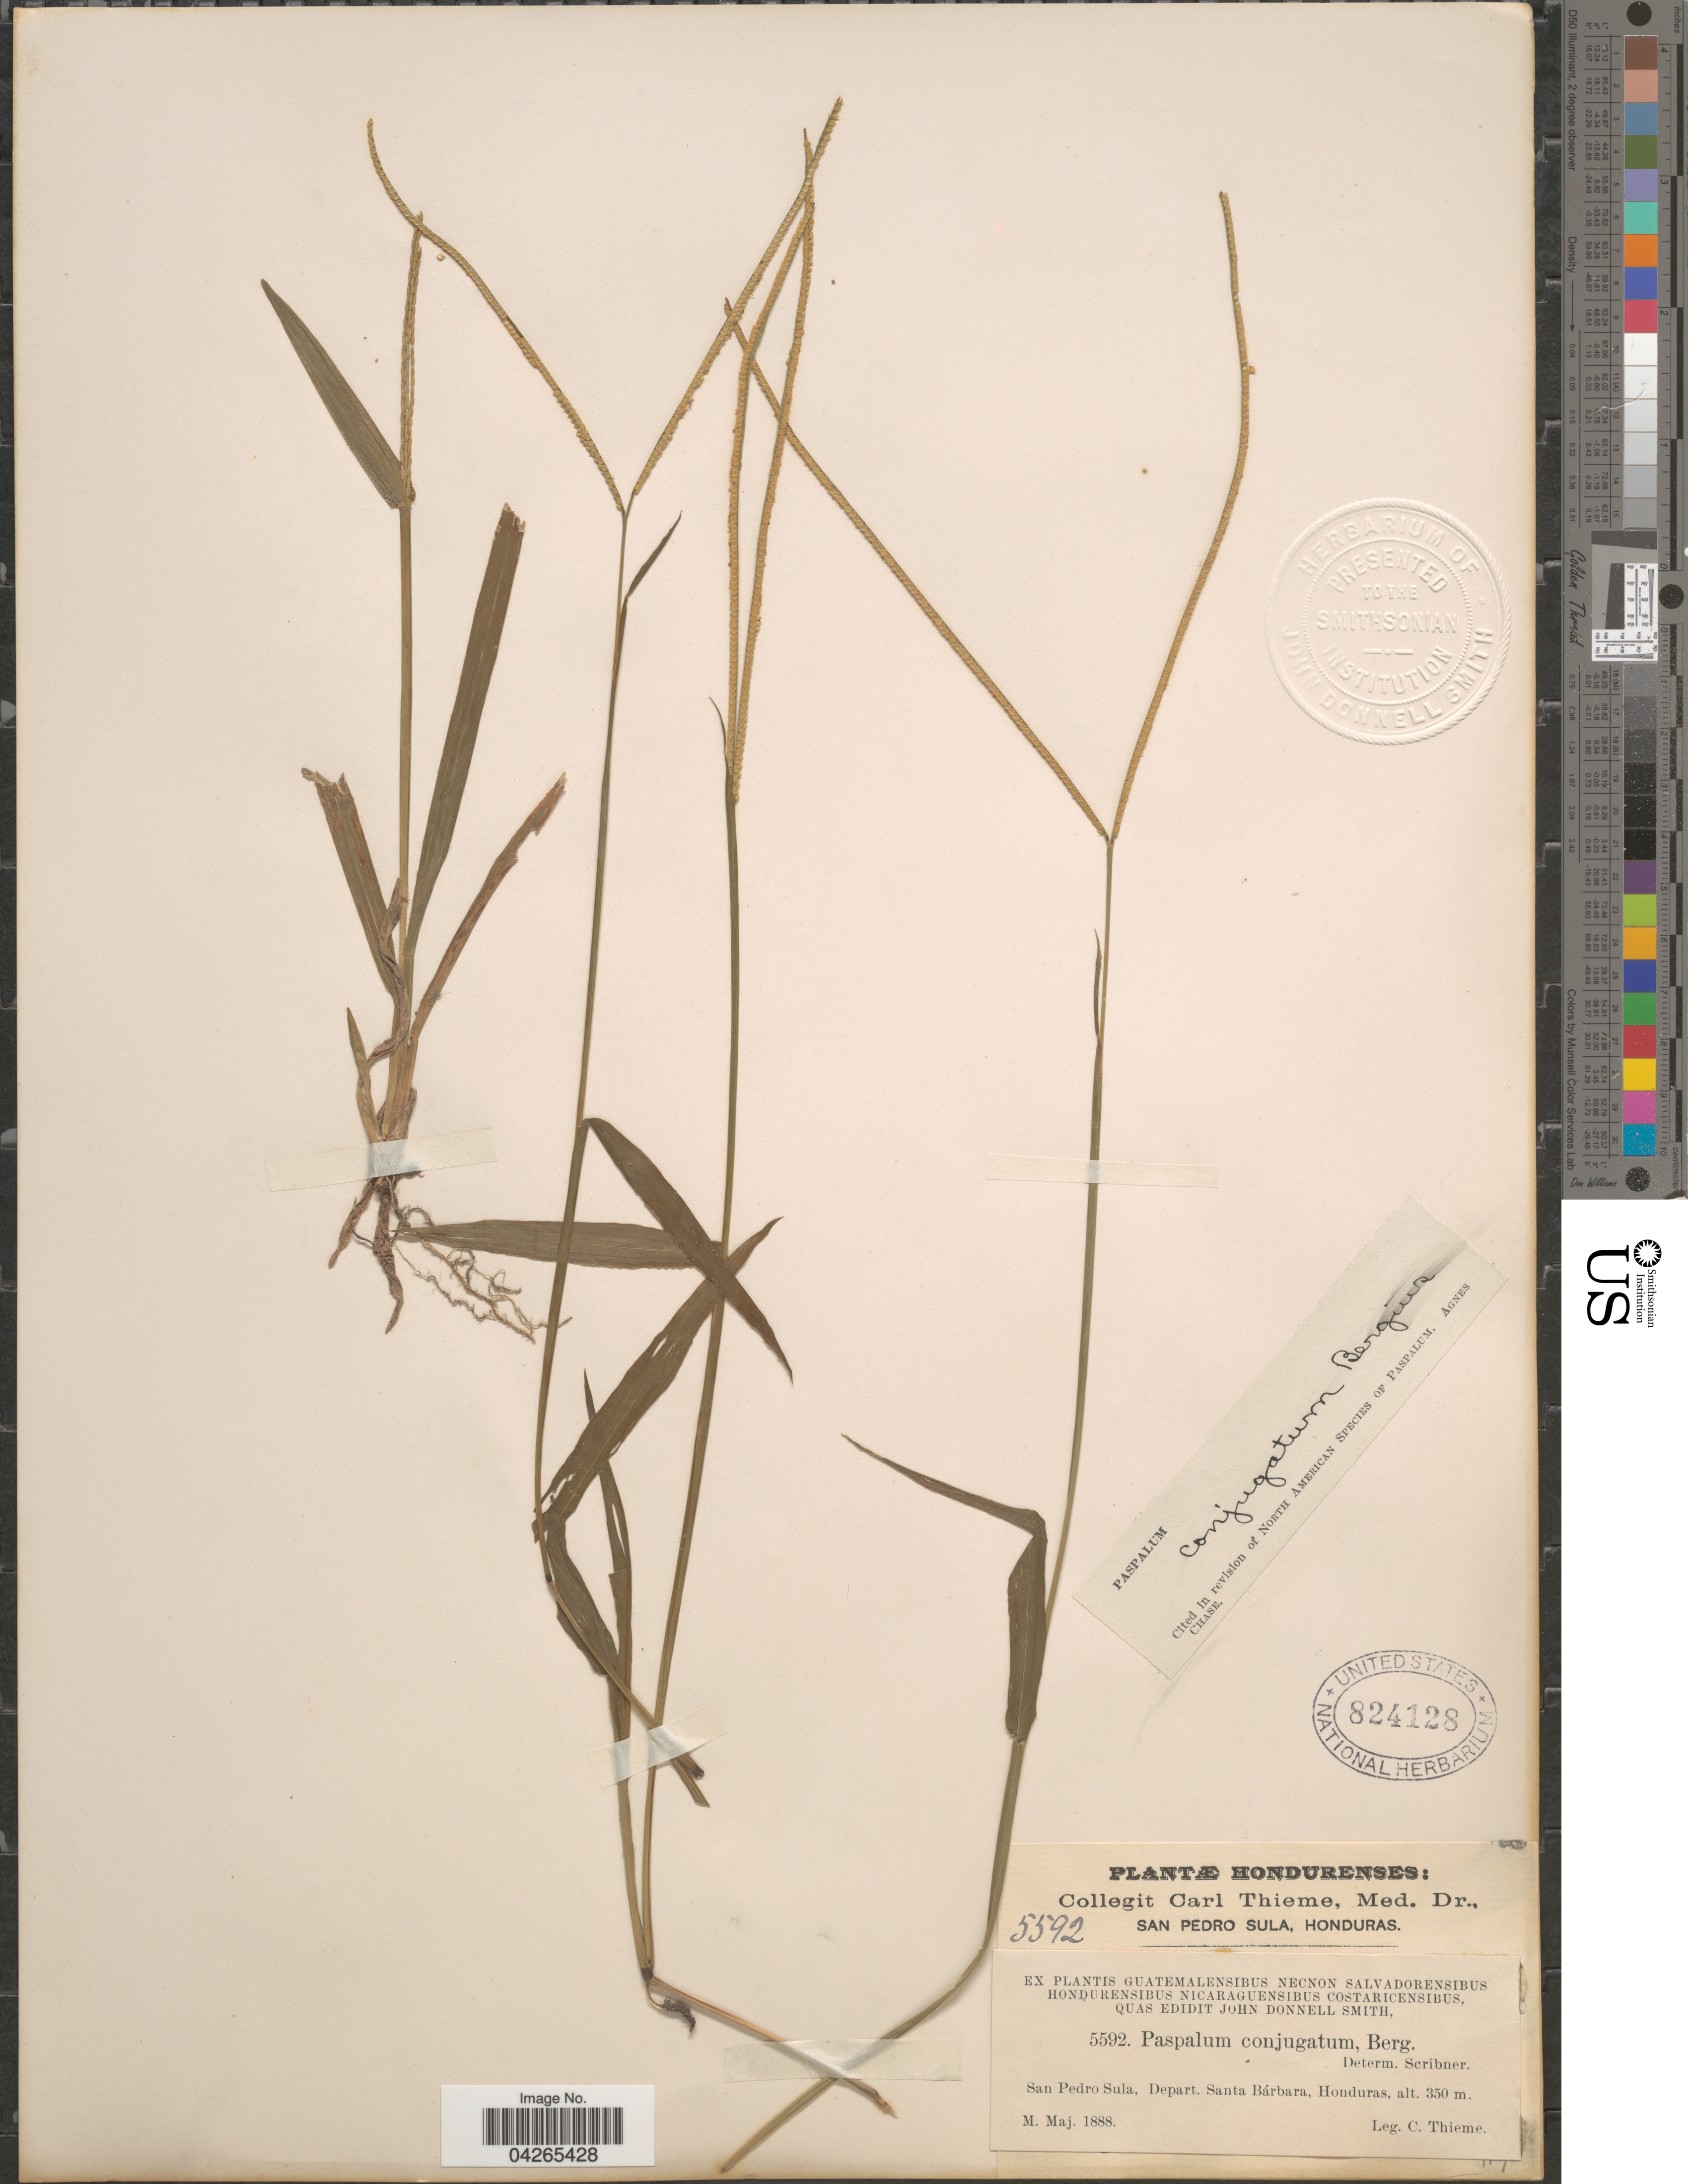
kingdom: Plantae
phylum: Tracheophyta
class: Liliopsida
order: Poales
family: Poaceae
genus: Paspalum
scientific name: Paspalum conjugatum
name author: P.J. Bergius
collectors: C. Thieme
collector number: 5592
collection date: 1888-05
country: Honduras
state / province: Santa Barbara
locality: San Pedro Sula, Depart. Santa Bárbara.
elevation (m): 350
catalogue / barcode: US 824128